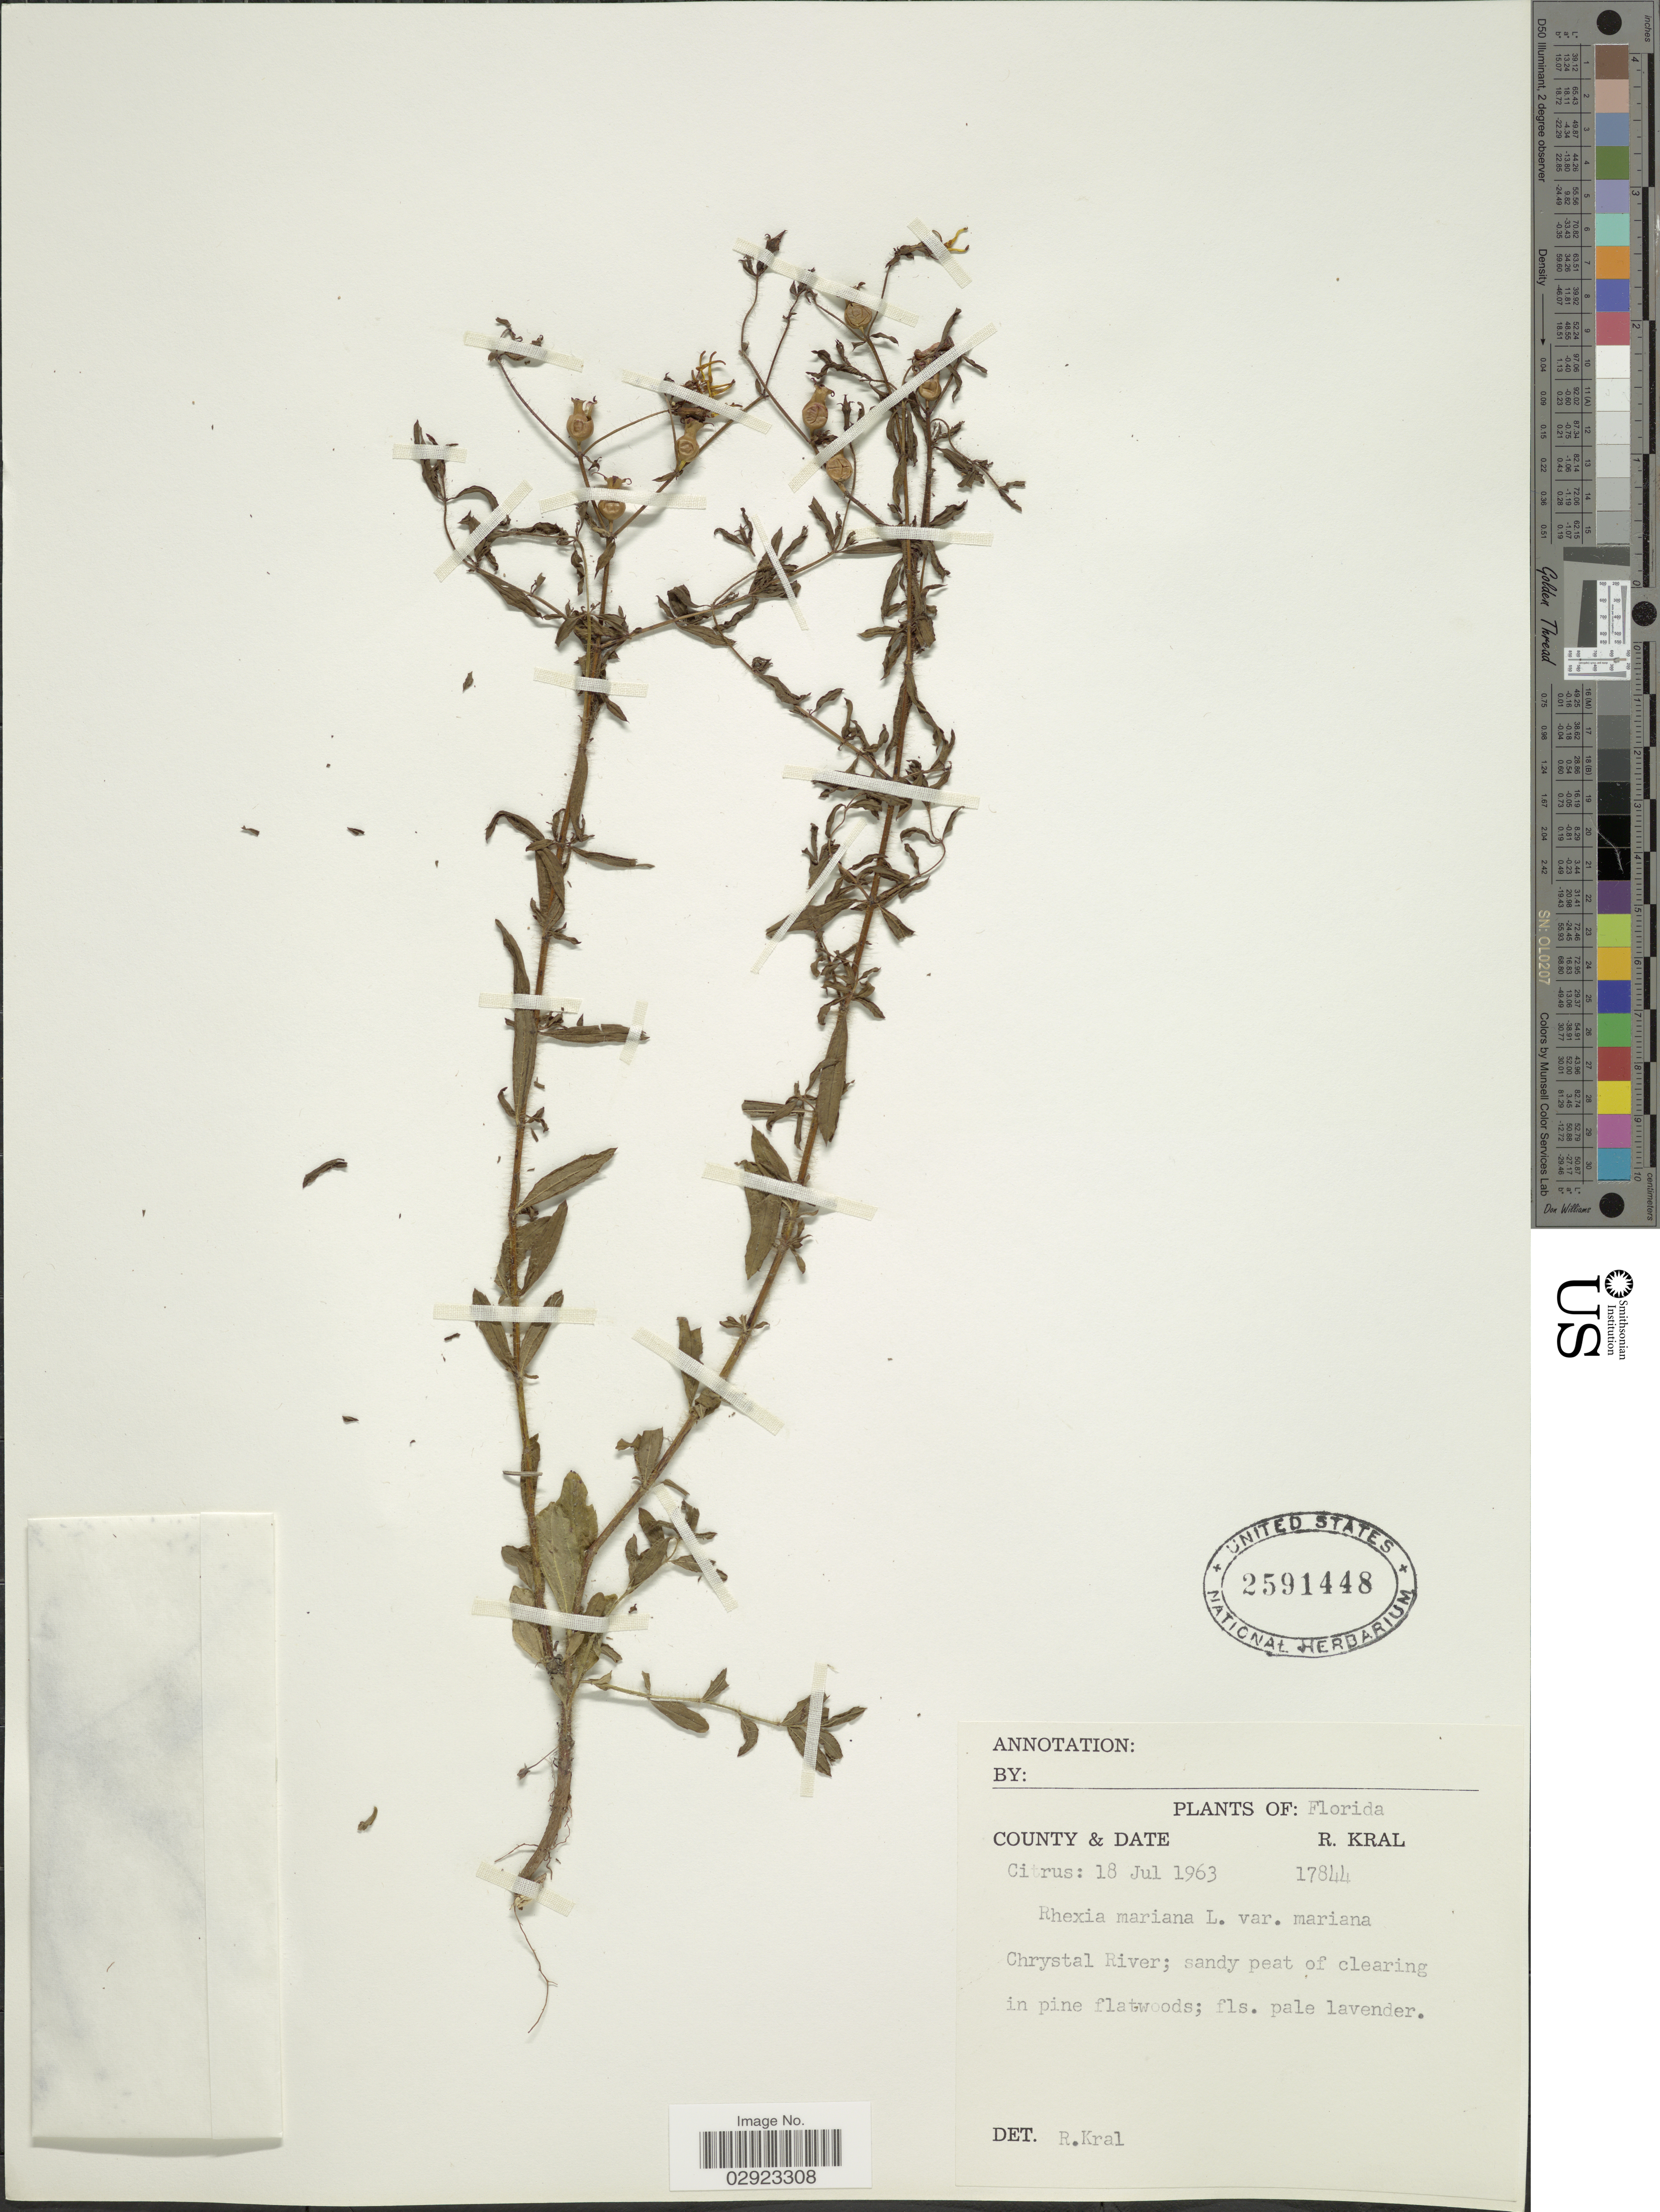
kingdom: Plantae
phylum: Tracheophyta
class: Magnoliopsida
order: Myrtales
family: Melastomataceae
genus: Rhexia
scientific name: Rhexia mariana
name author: L.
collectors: R. Kral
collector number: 17844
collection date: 1963-07-18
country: United States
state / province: Florida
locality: County Citrus. Chrystal River.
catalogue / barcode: US 2591448